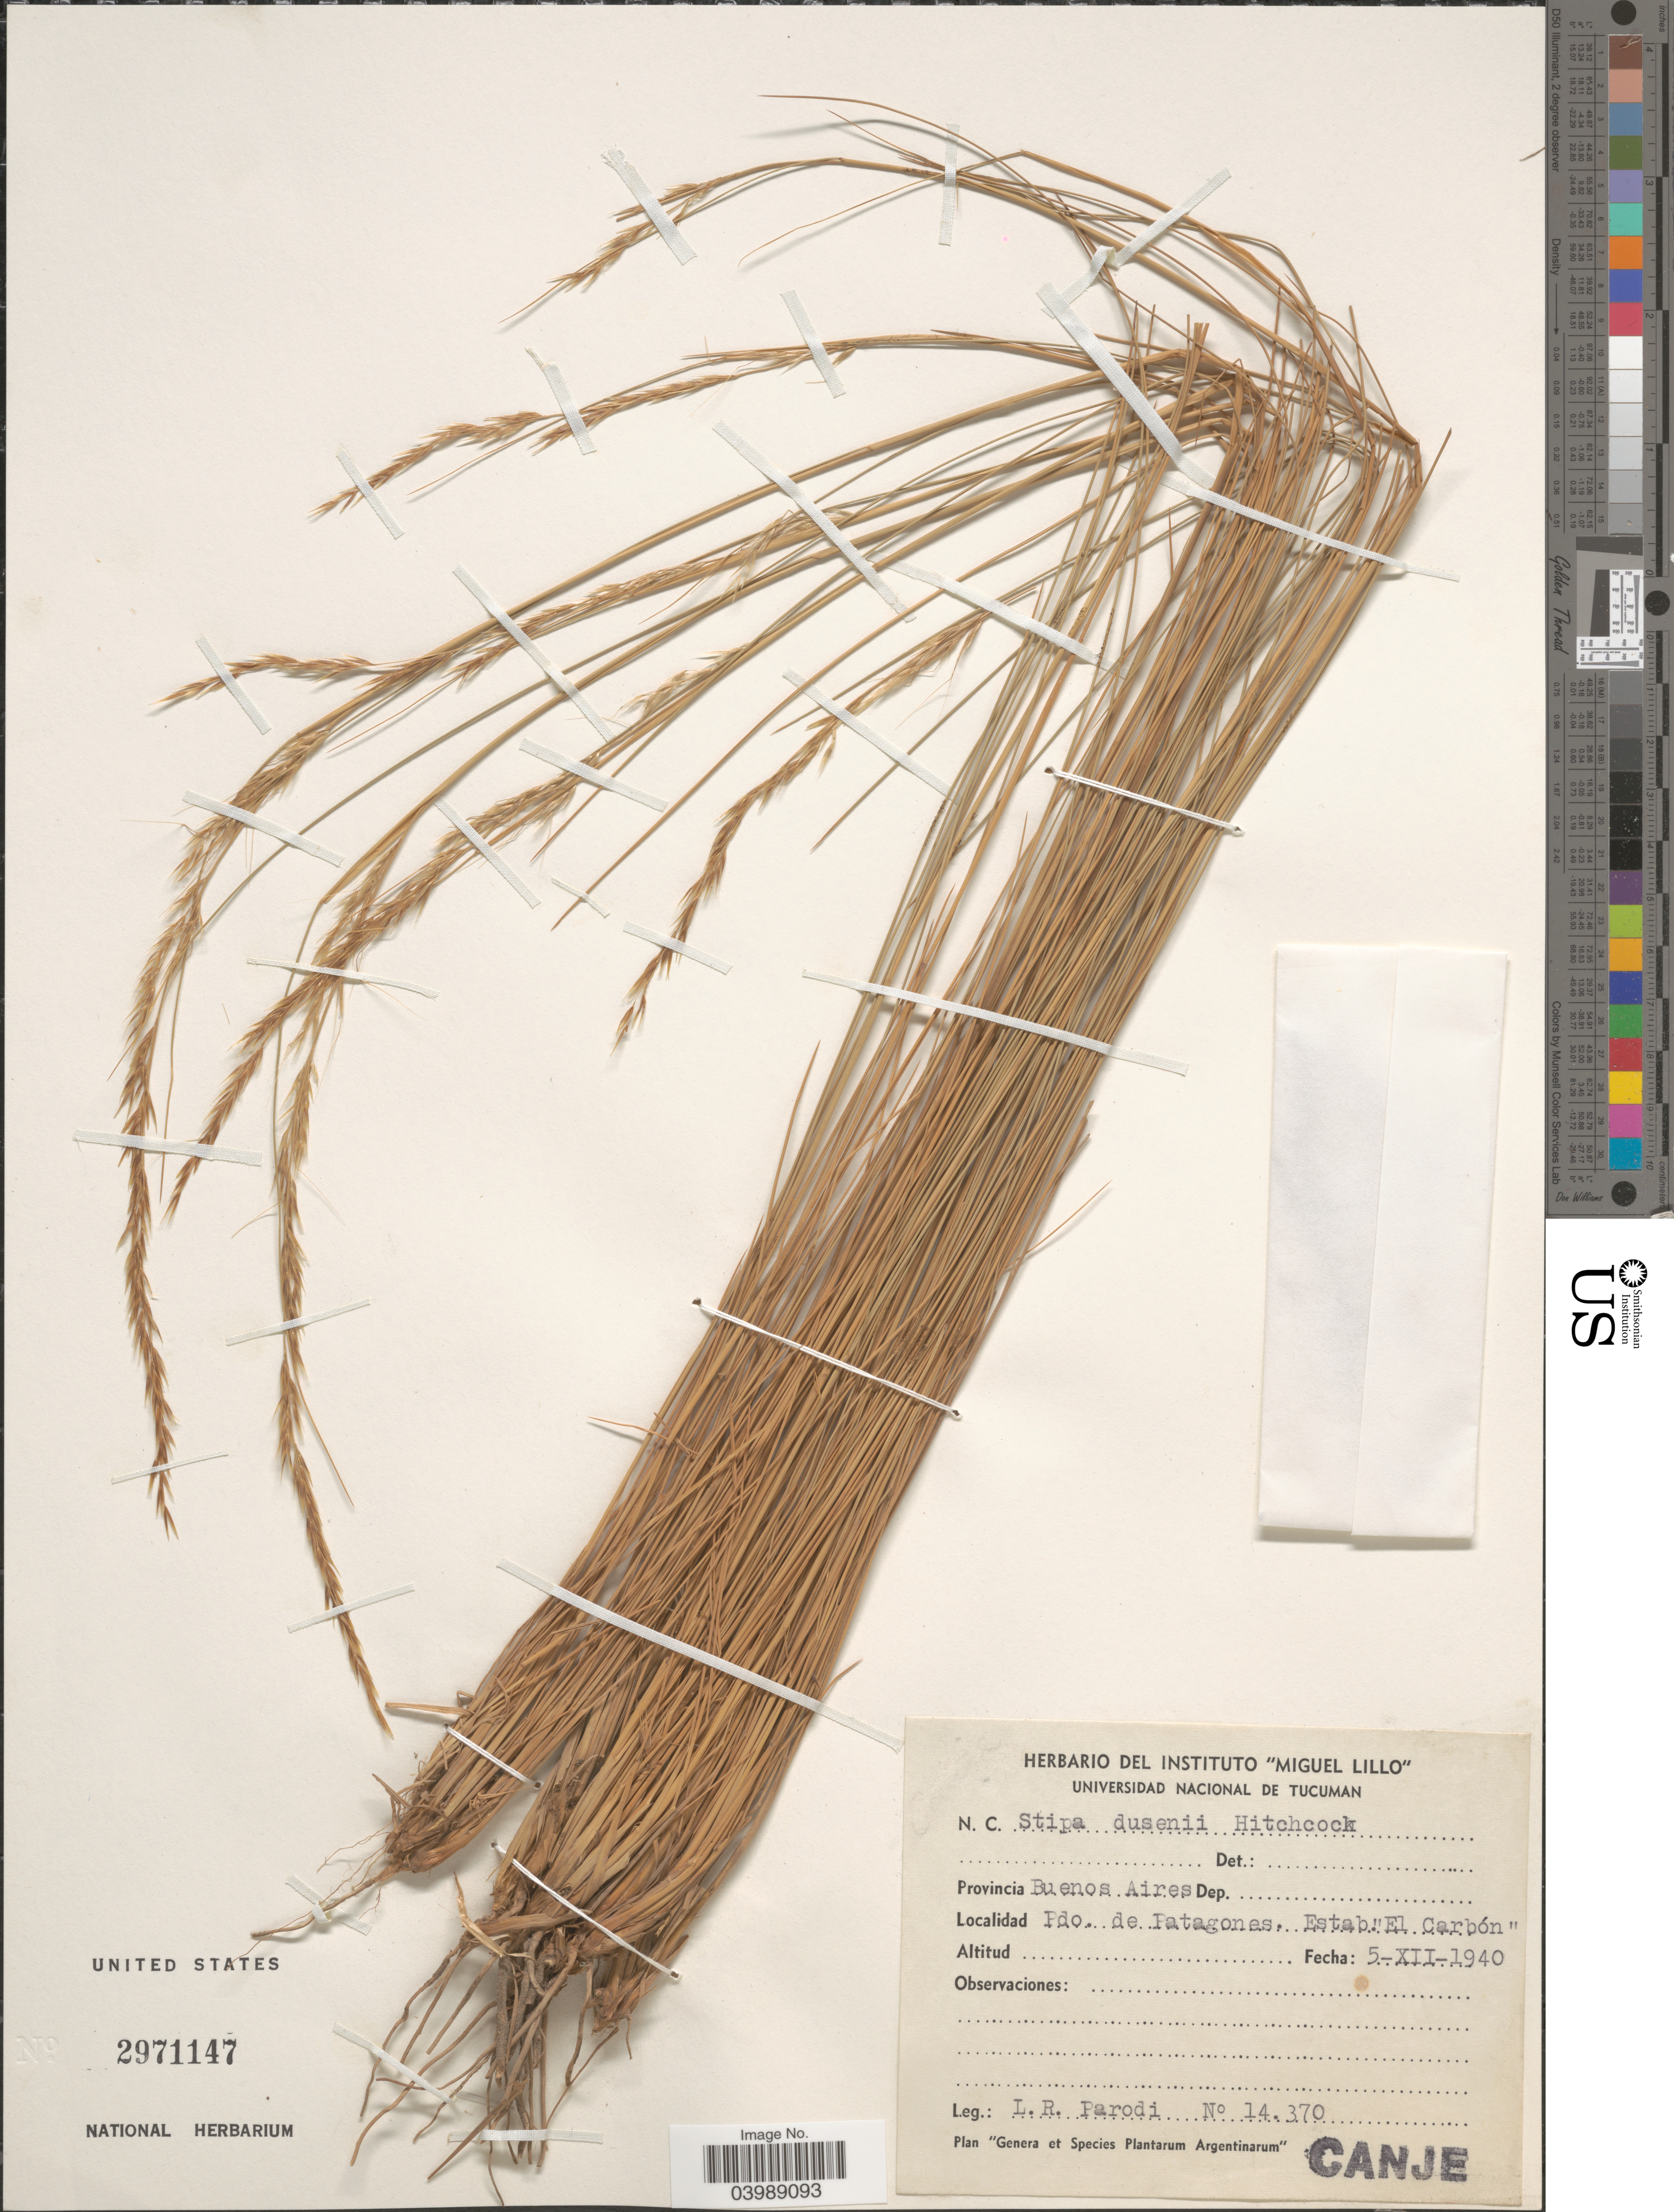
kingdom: Plantae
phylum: Tracheophyta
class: Liliopsida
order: Poales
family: Poaceae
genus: Amelichloa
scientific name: Amelichloa ambigua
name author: (Speg.) Arriaga & Barkworth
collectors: L. R. Parodi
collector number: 14370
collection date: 1940-12-05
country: Argentina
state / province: Buenos Aires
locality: Pdo. de Patagones. Estab. "El Carbón".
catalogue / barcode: US 2971147